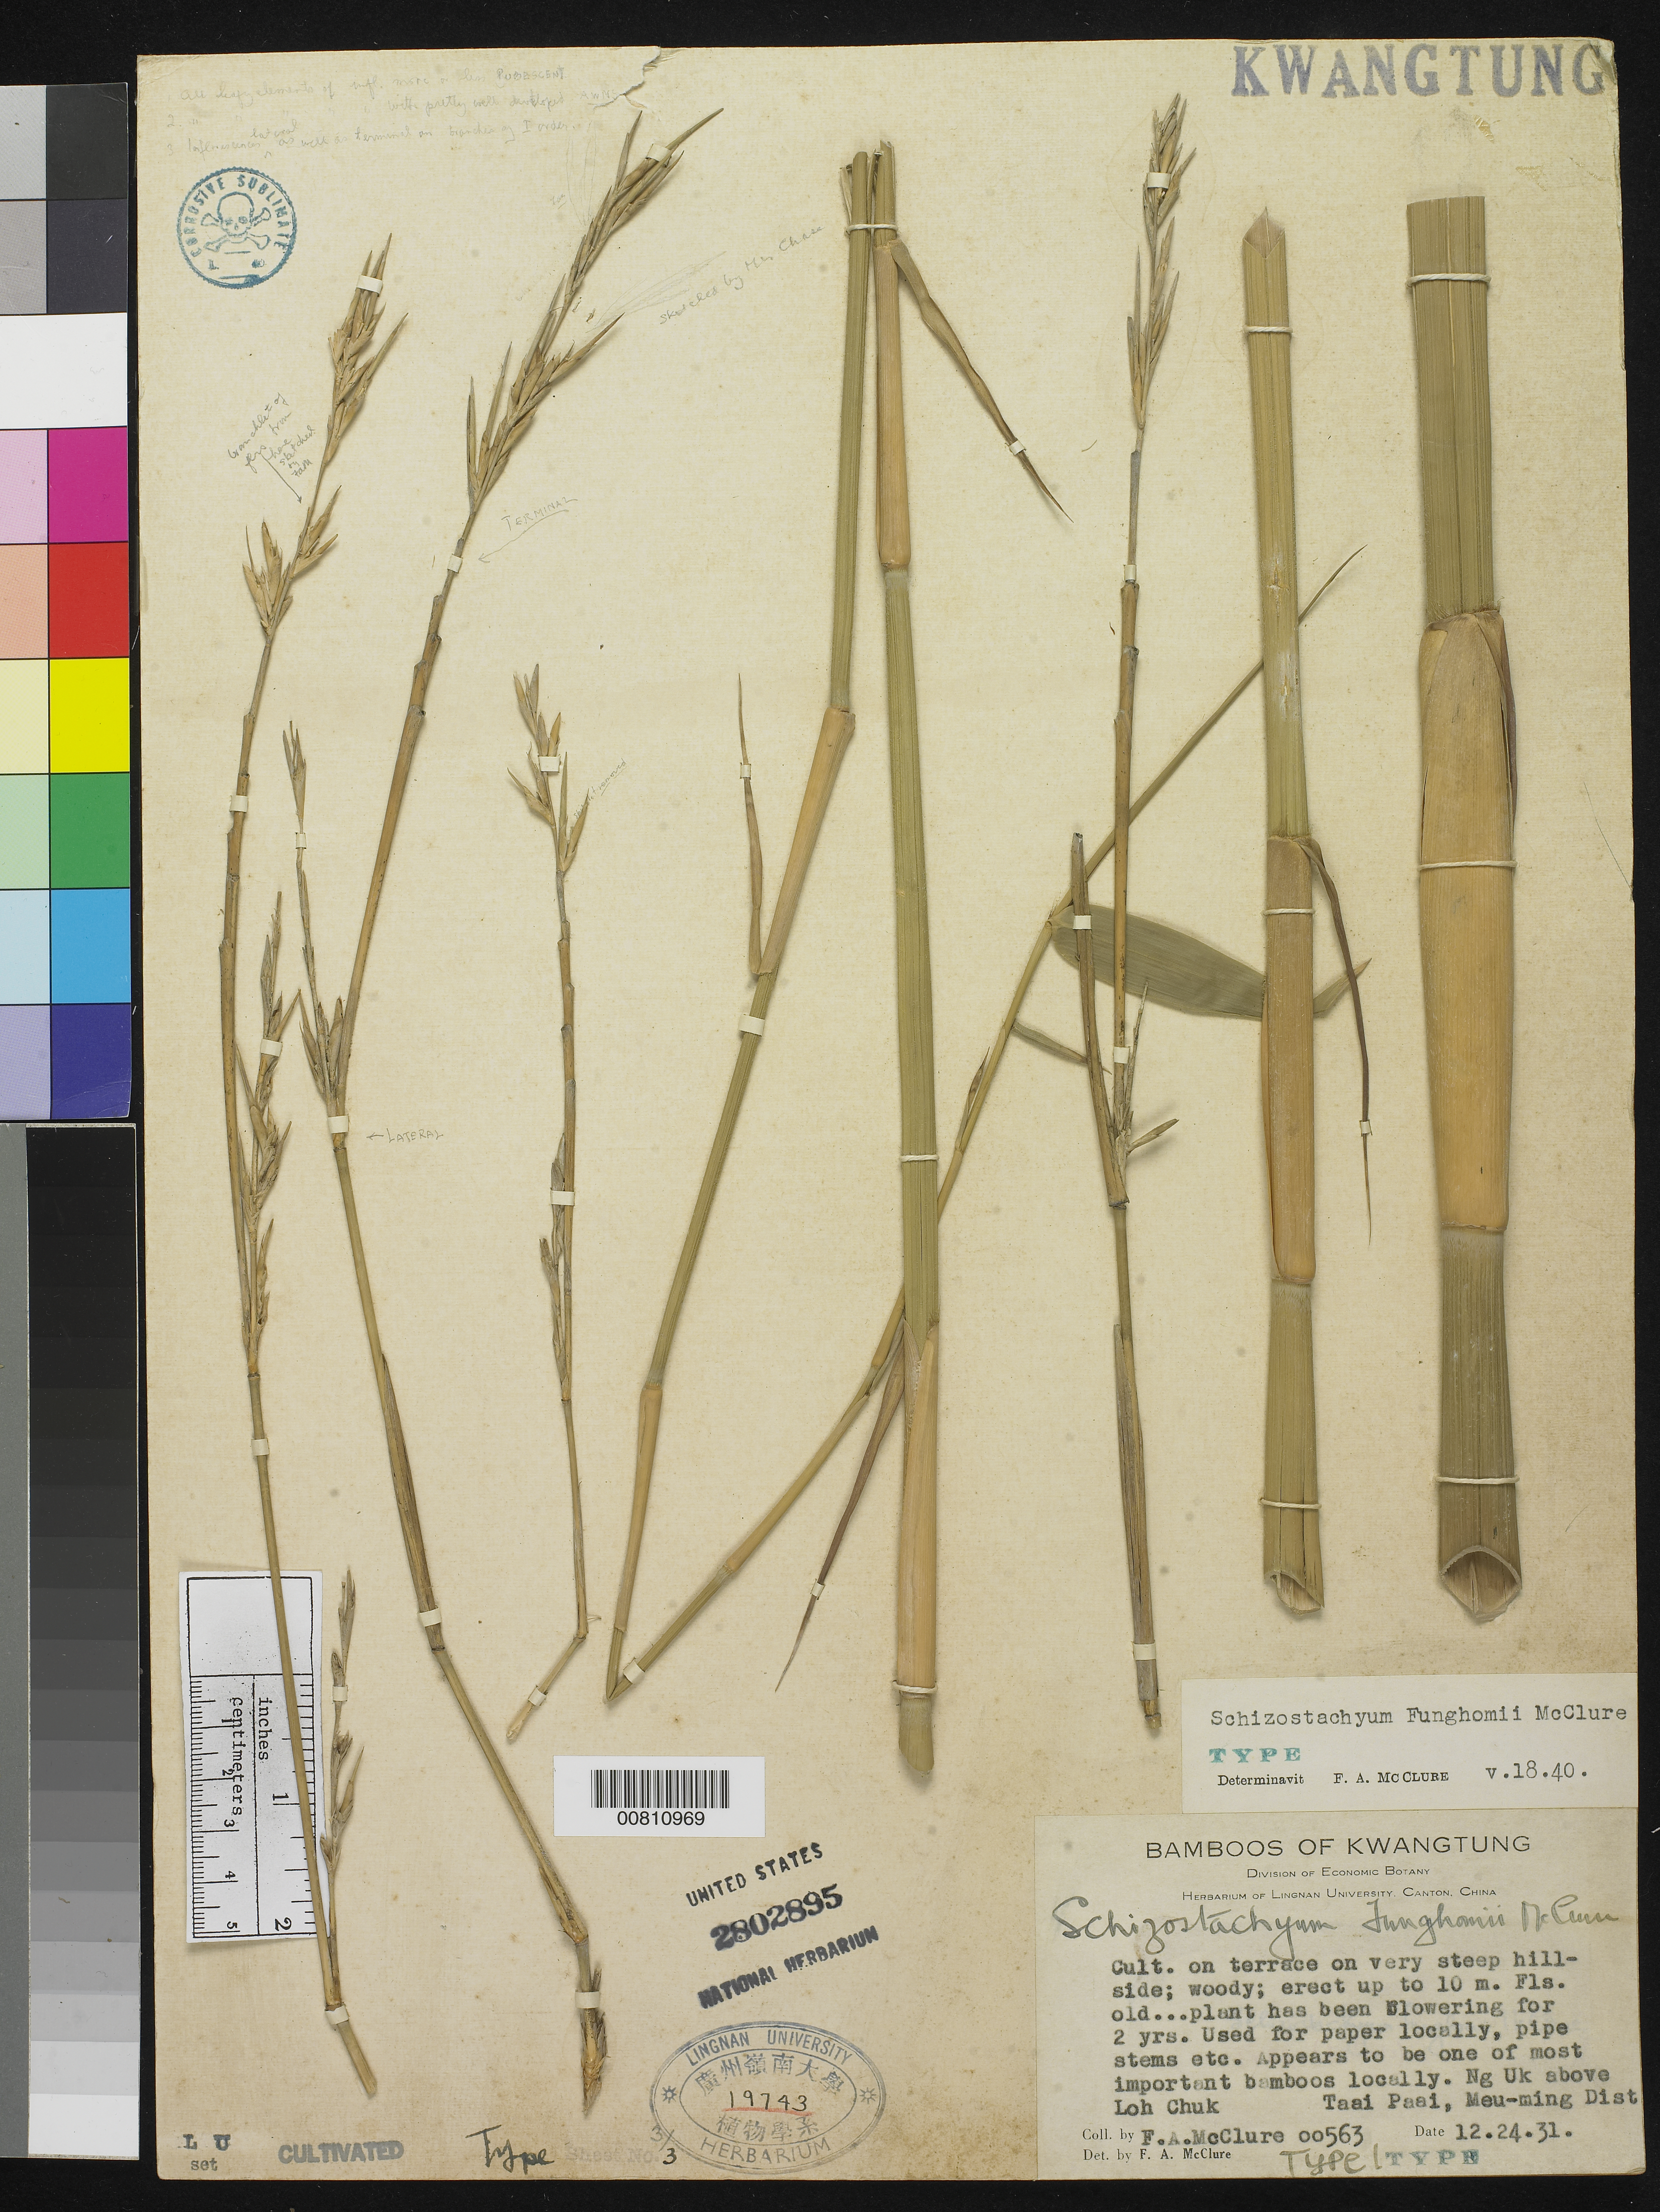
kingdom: Plantae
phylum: Tracheophyta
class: Liliopsida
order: Poales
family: Poaceae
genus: Schizostachyum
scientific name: Schizostachyum funghomii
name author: McClure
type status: Holotype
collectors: F. A. McClure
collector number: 563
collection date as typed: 24 Dec 1931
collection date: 1931-12-24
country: China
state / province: Guangdong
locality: Meu-ming District, Ng-uk.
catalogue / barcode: US 2802895